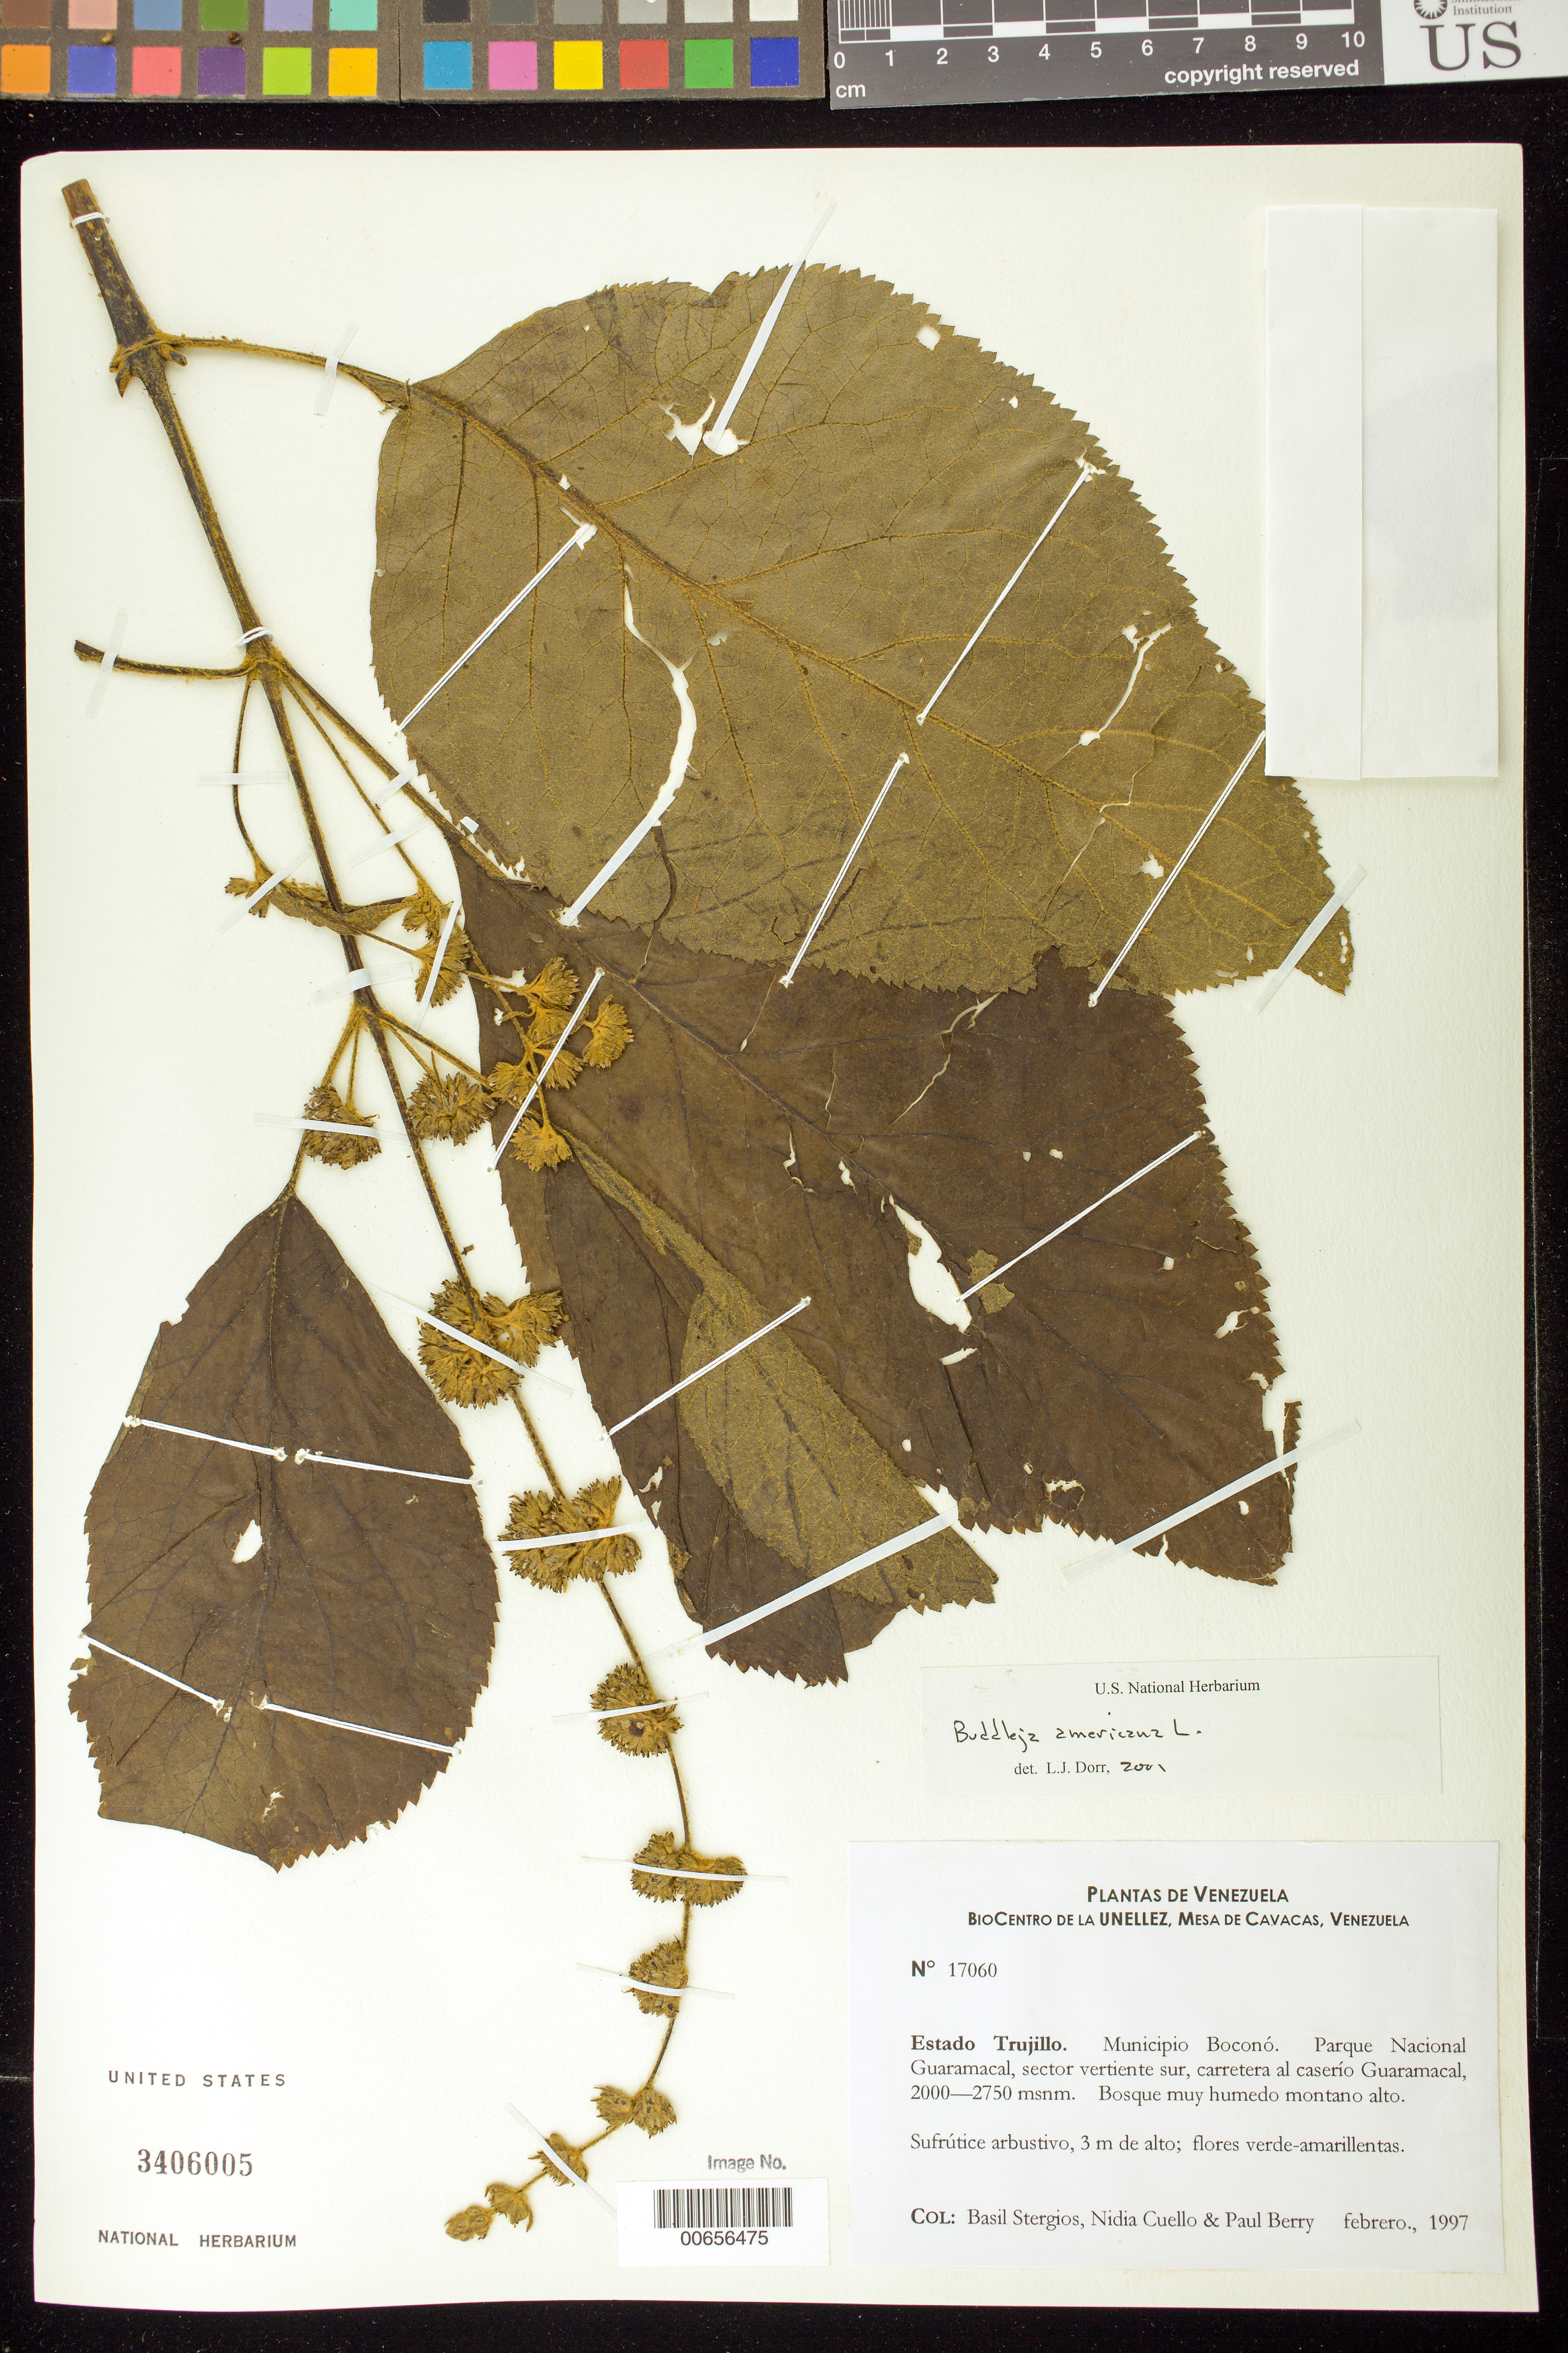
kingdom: Plantae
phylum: Tracheophyta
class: Magnoliopsida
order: Lamiales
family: Scrophulariaceae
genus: Buddleja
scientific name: Buddleja americana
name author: L.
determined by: Dorr, L. J., (BOT), Smithsonian Institution - National Museum of Natural History (UNITED STATES)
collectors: B. G. Stergios, N. L. Cuello & P. Berry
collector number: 17060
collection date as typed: Feb 1997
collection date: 1997-02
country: Venezuela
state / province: Trujillo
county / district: Boconó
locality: Parque Nacional Guaramacal. Sector vertiente S. Carretera al caserío Guaramacal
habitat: Bosque muy húmedo montano alto.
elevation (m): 2000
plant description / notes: CTES, PORT, US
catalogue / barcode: US 3406005